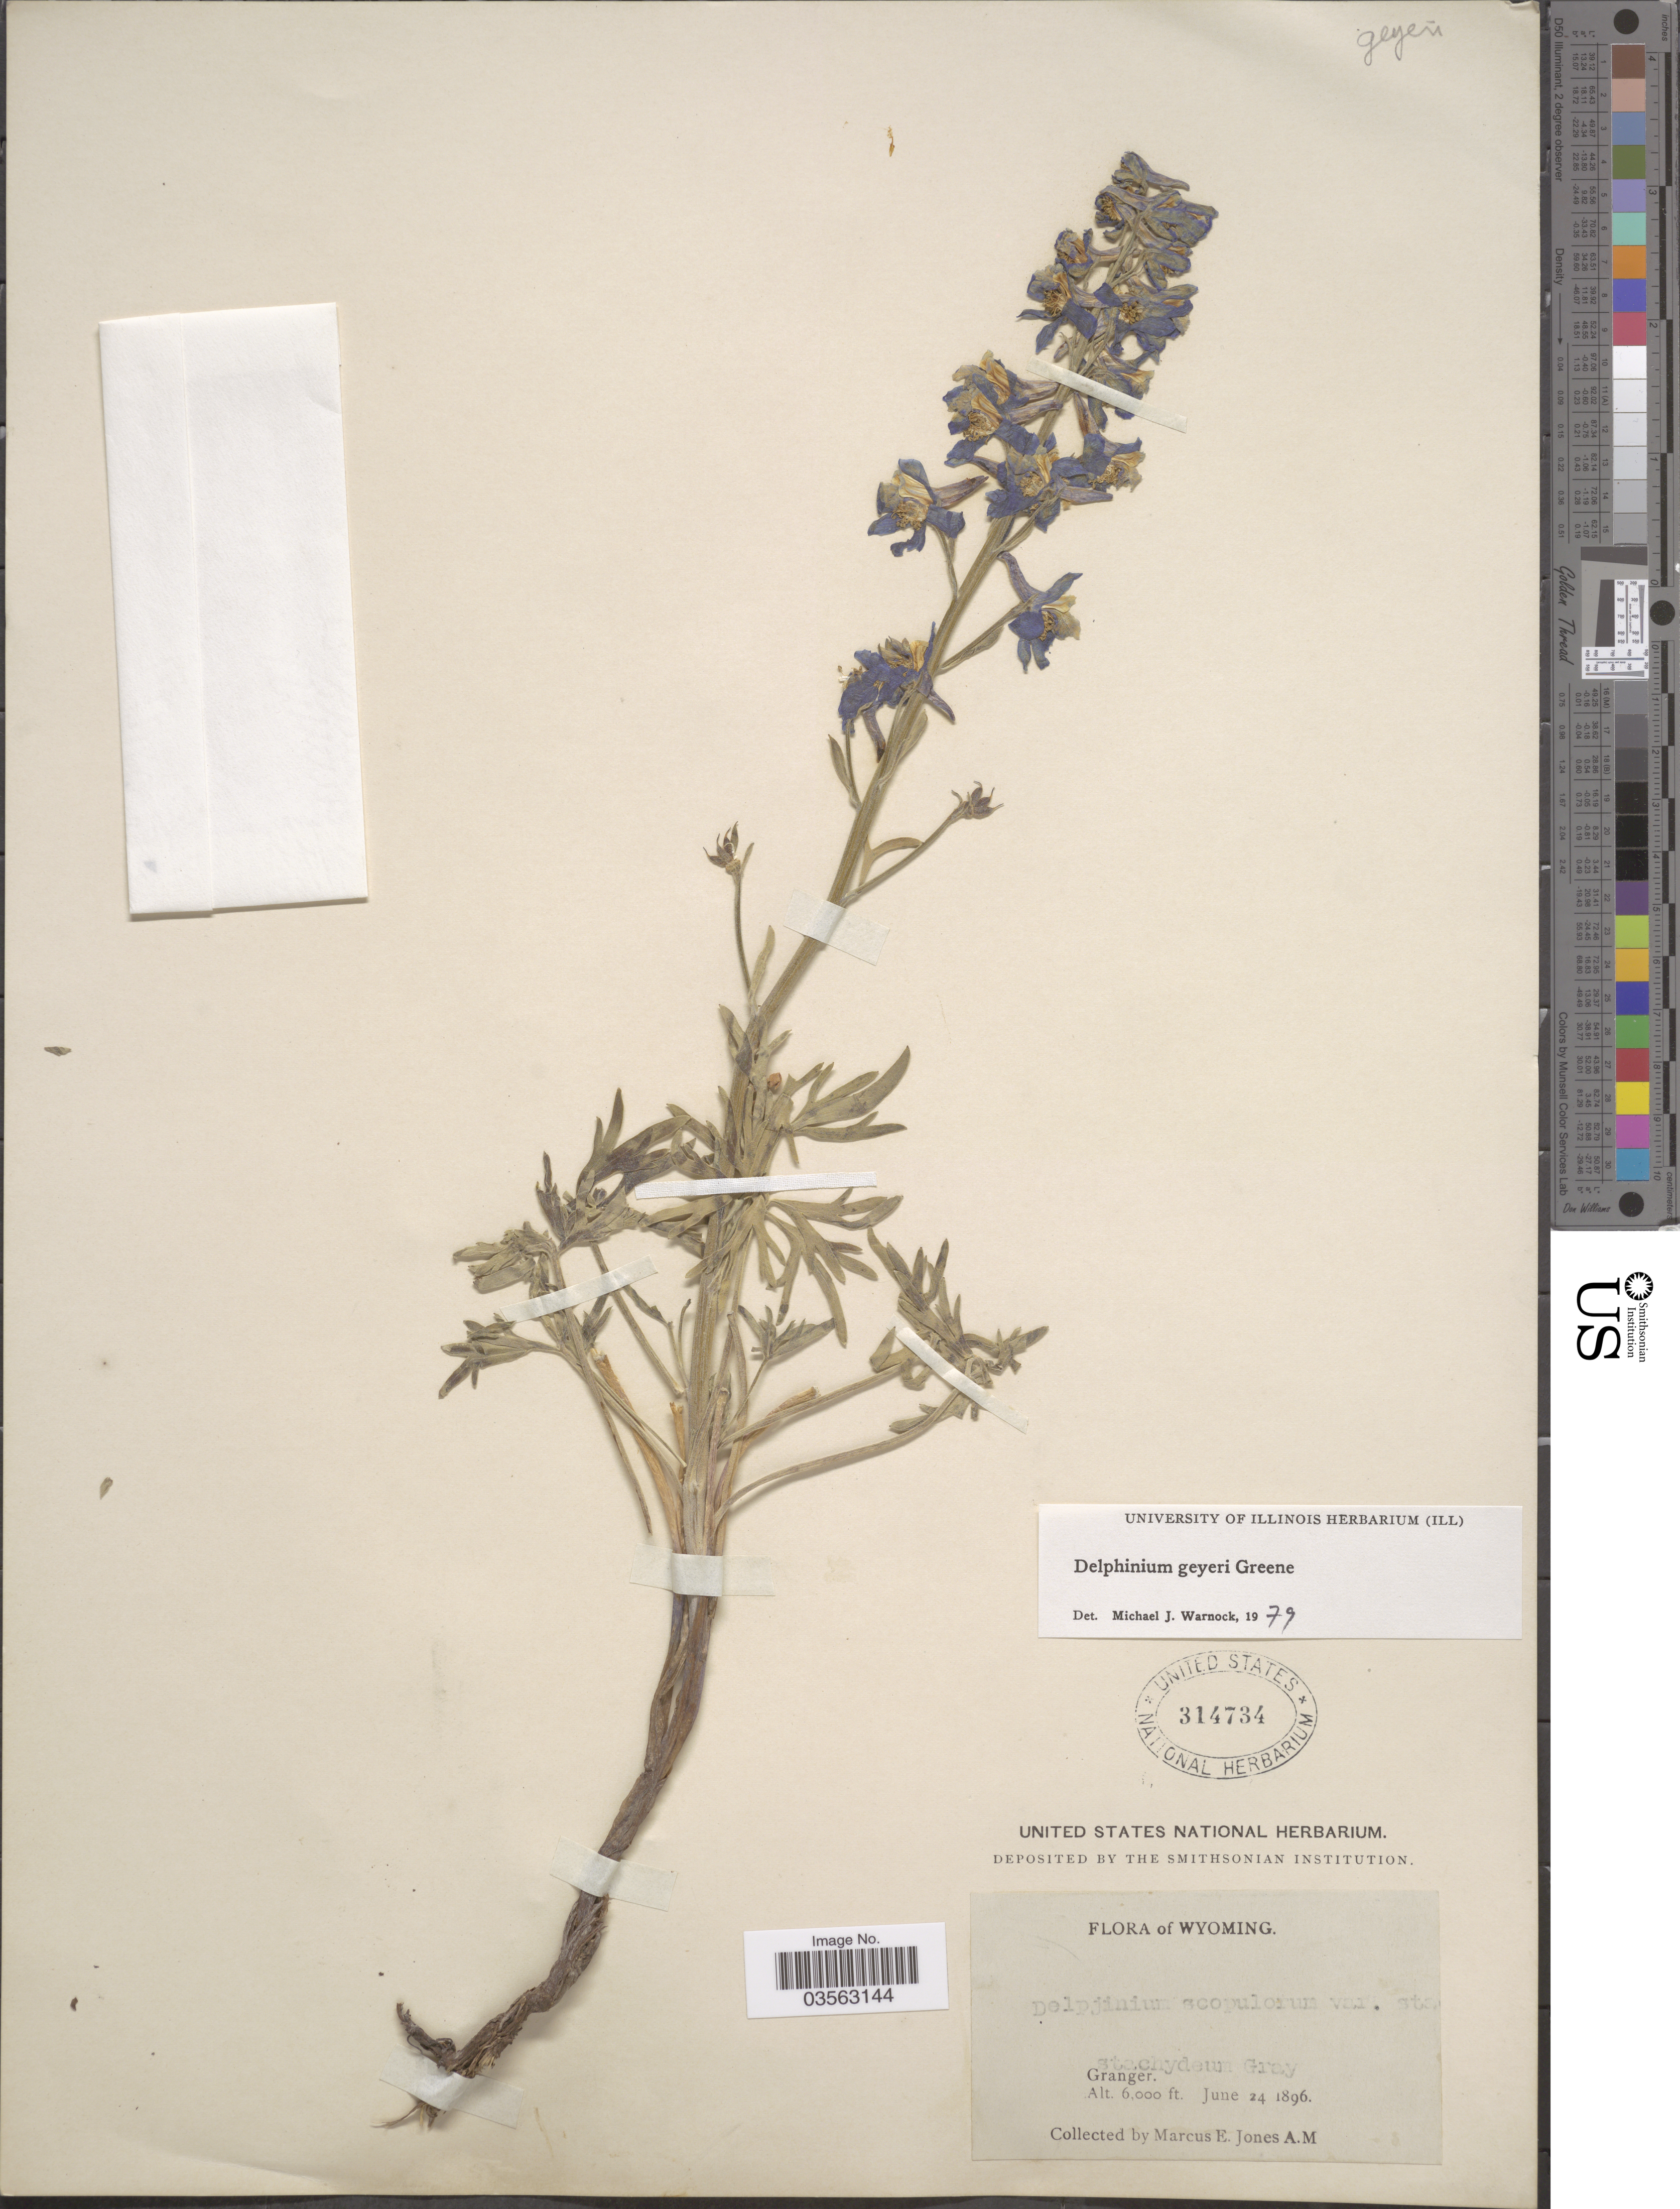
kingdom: Plantae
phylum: Tracheophyta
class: Magnoliopsida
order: Ranunculales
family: Ranunculaceae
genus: Delphinium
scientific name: Delphinium geyeri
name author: Greene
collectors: M. E. Jones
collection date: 1896-06-24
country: United States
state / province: Wyoming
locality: Granger.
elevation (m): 1829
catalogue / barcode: US 314734